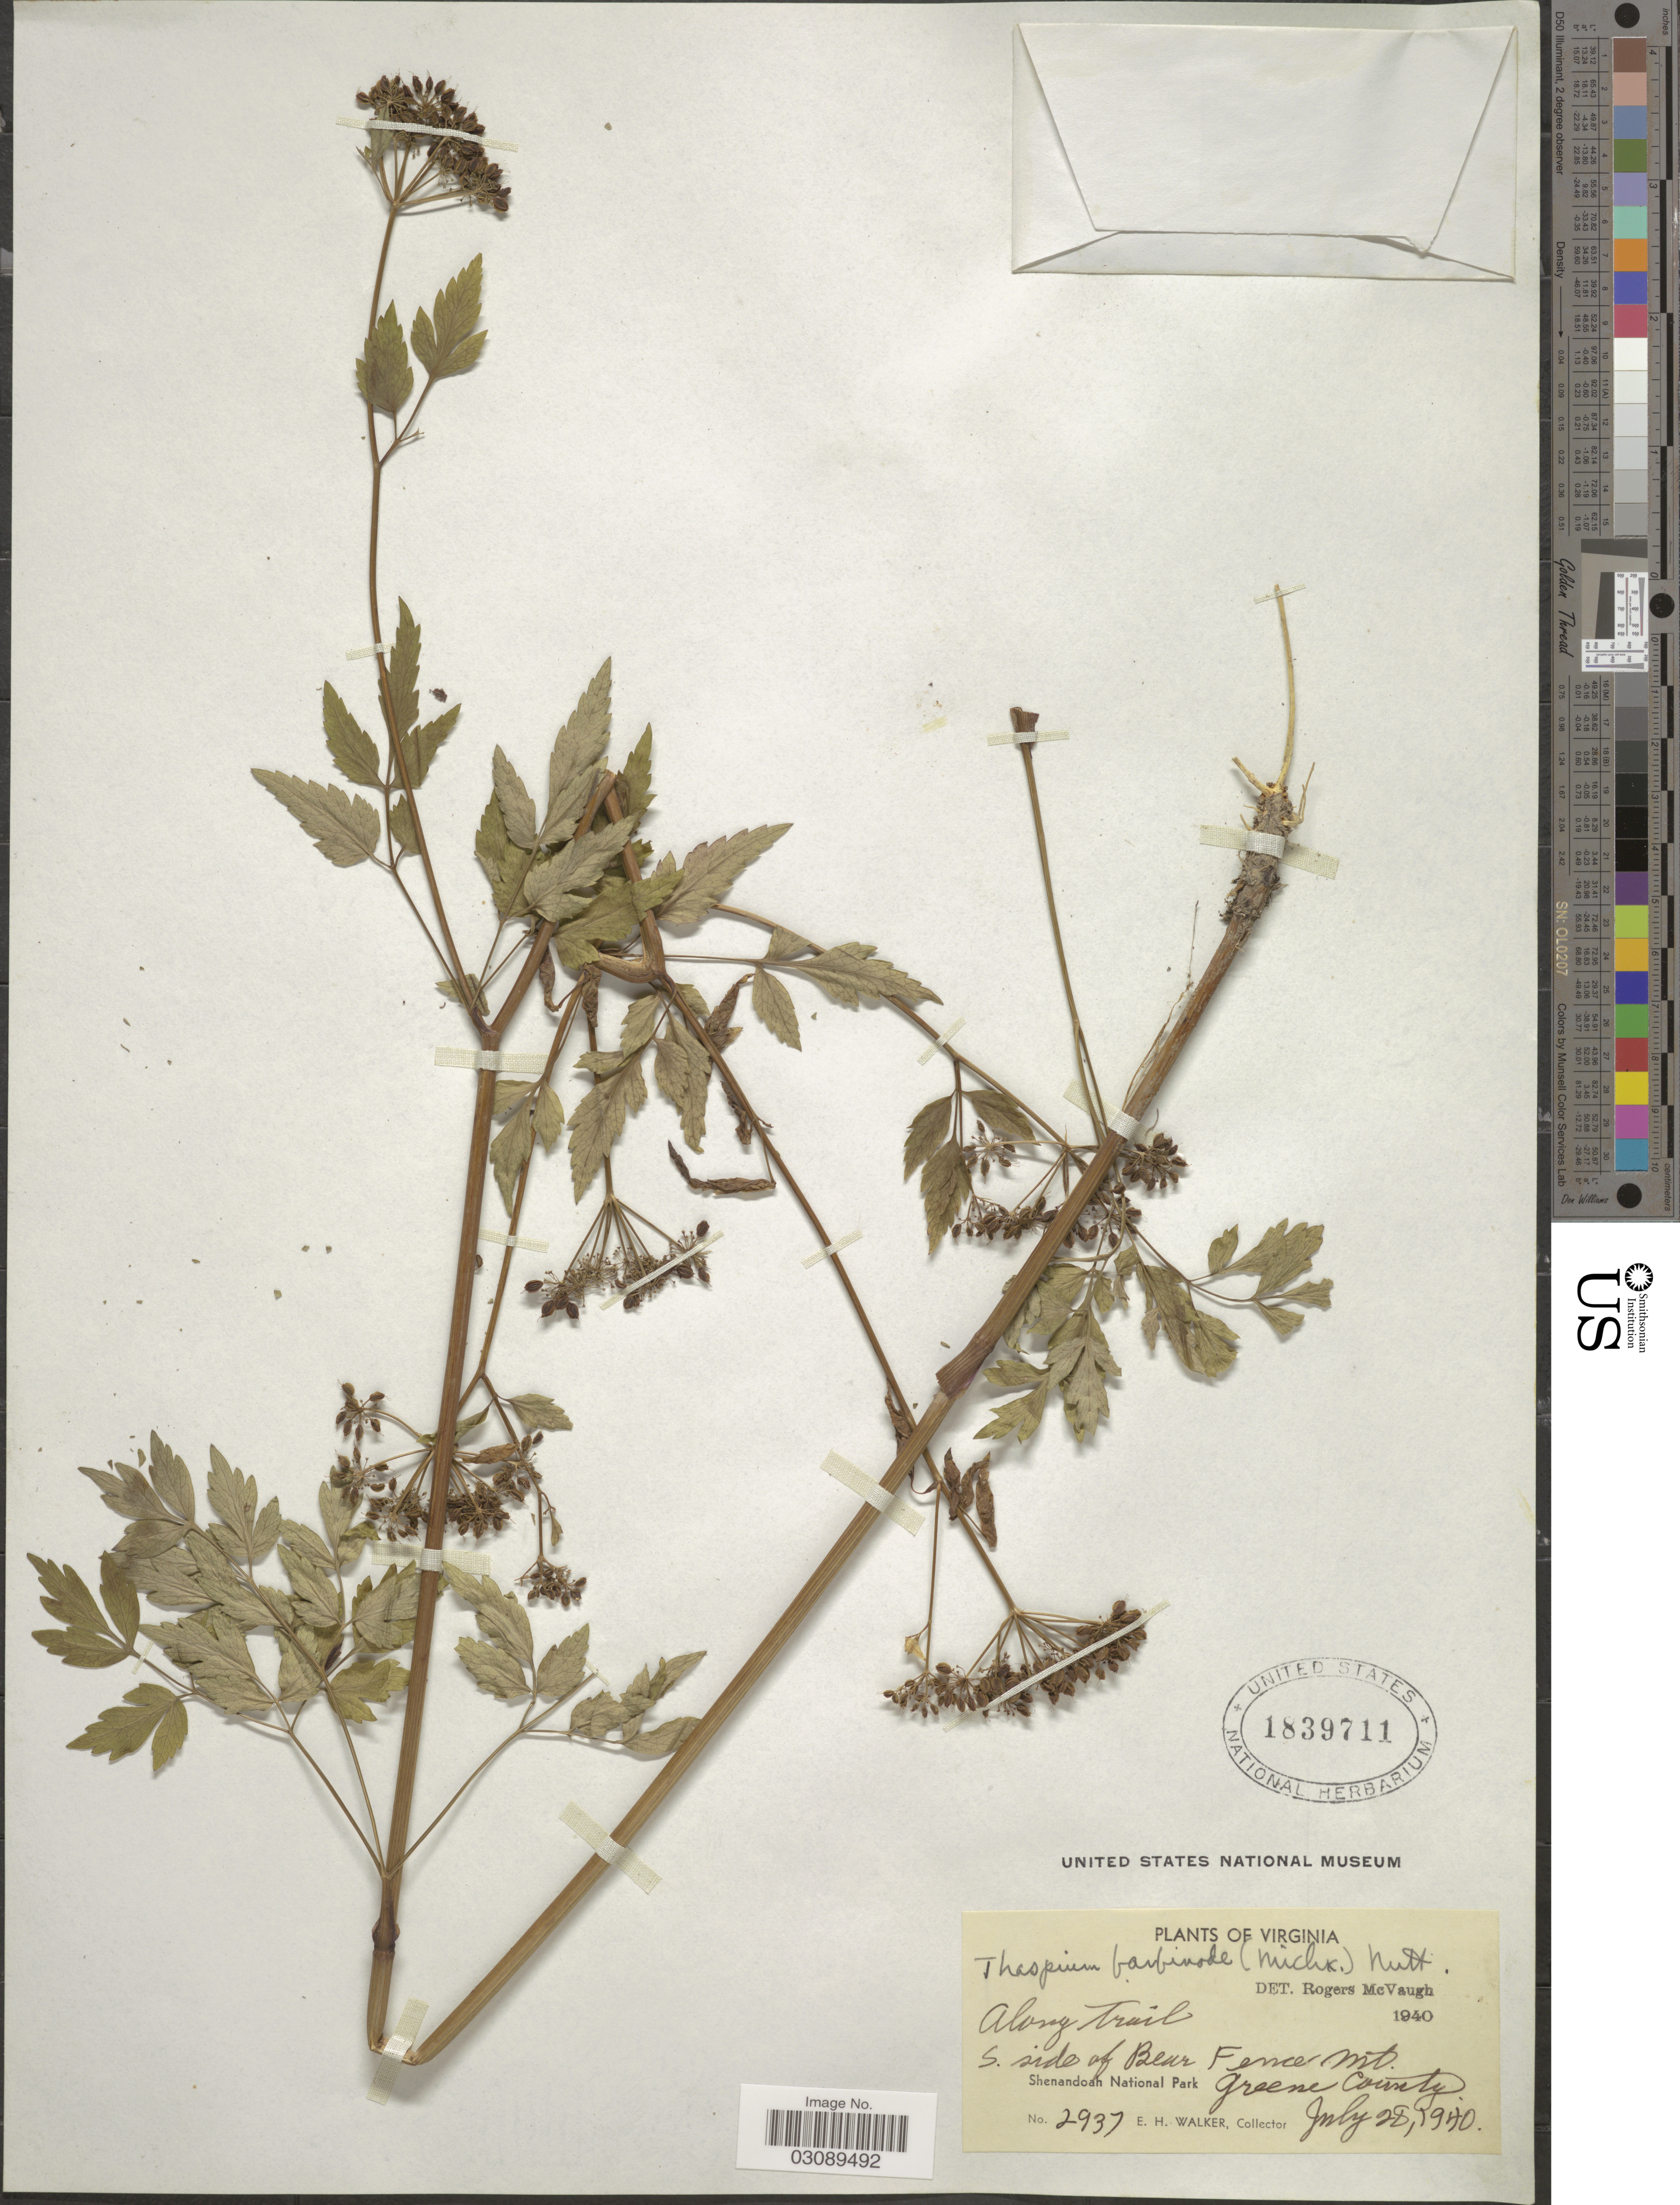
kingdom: Plantae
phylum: Tracheophyta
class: Magnoliopsida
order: Apiales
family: Apiaceae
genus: Thaspium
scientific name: Thaspium barbinode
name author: (Michx.) Nutt.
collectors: E. H. Walker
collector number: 2937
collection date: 1940-07-28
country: United States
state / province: Virginia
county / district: Greene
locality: Along trail thru scrub. S. side of Bear Fence mt. Greene County. Shenandoah National Park.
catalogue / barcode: US 1839711